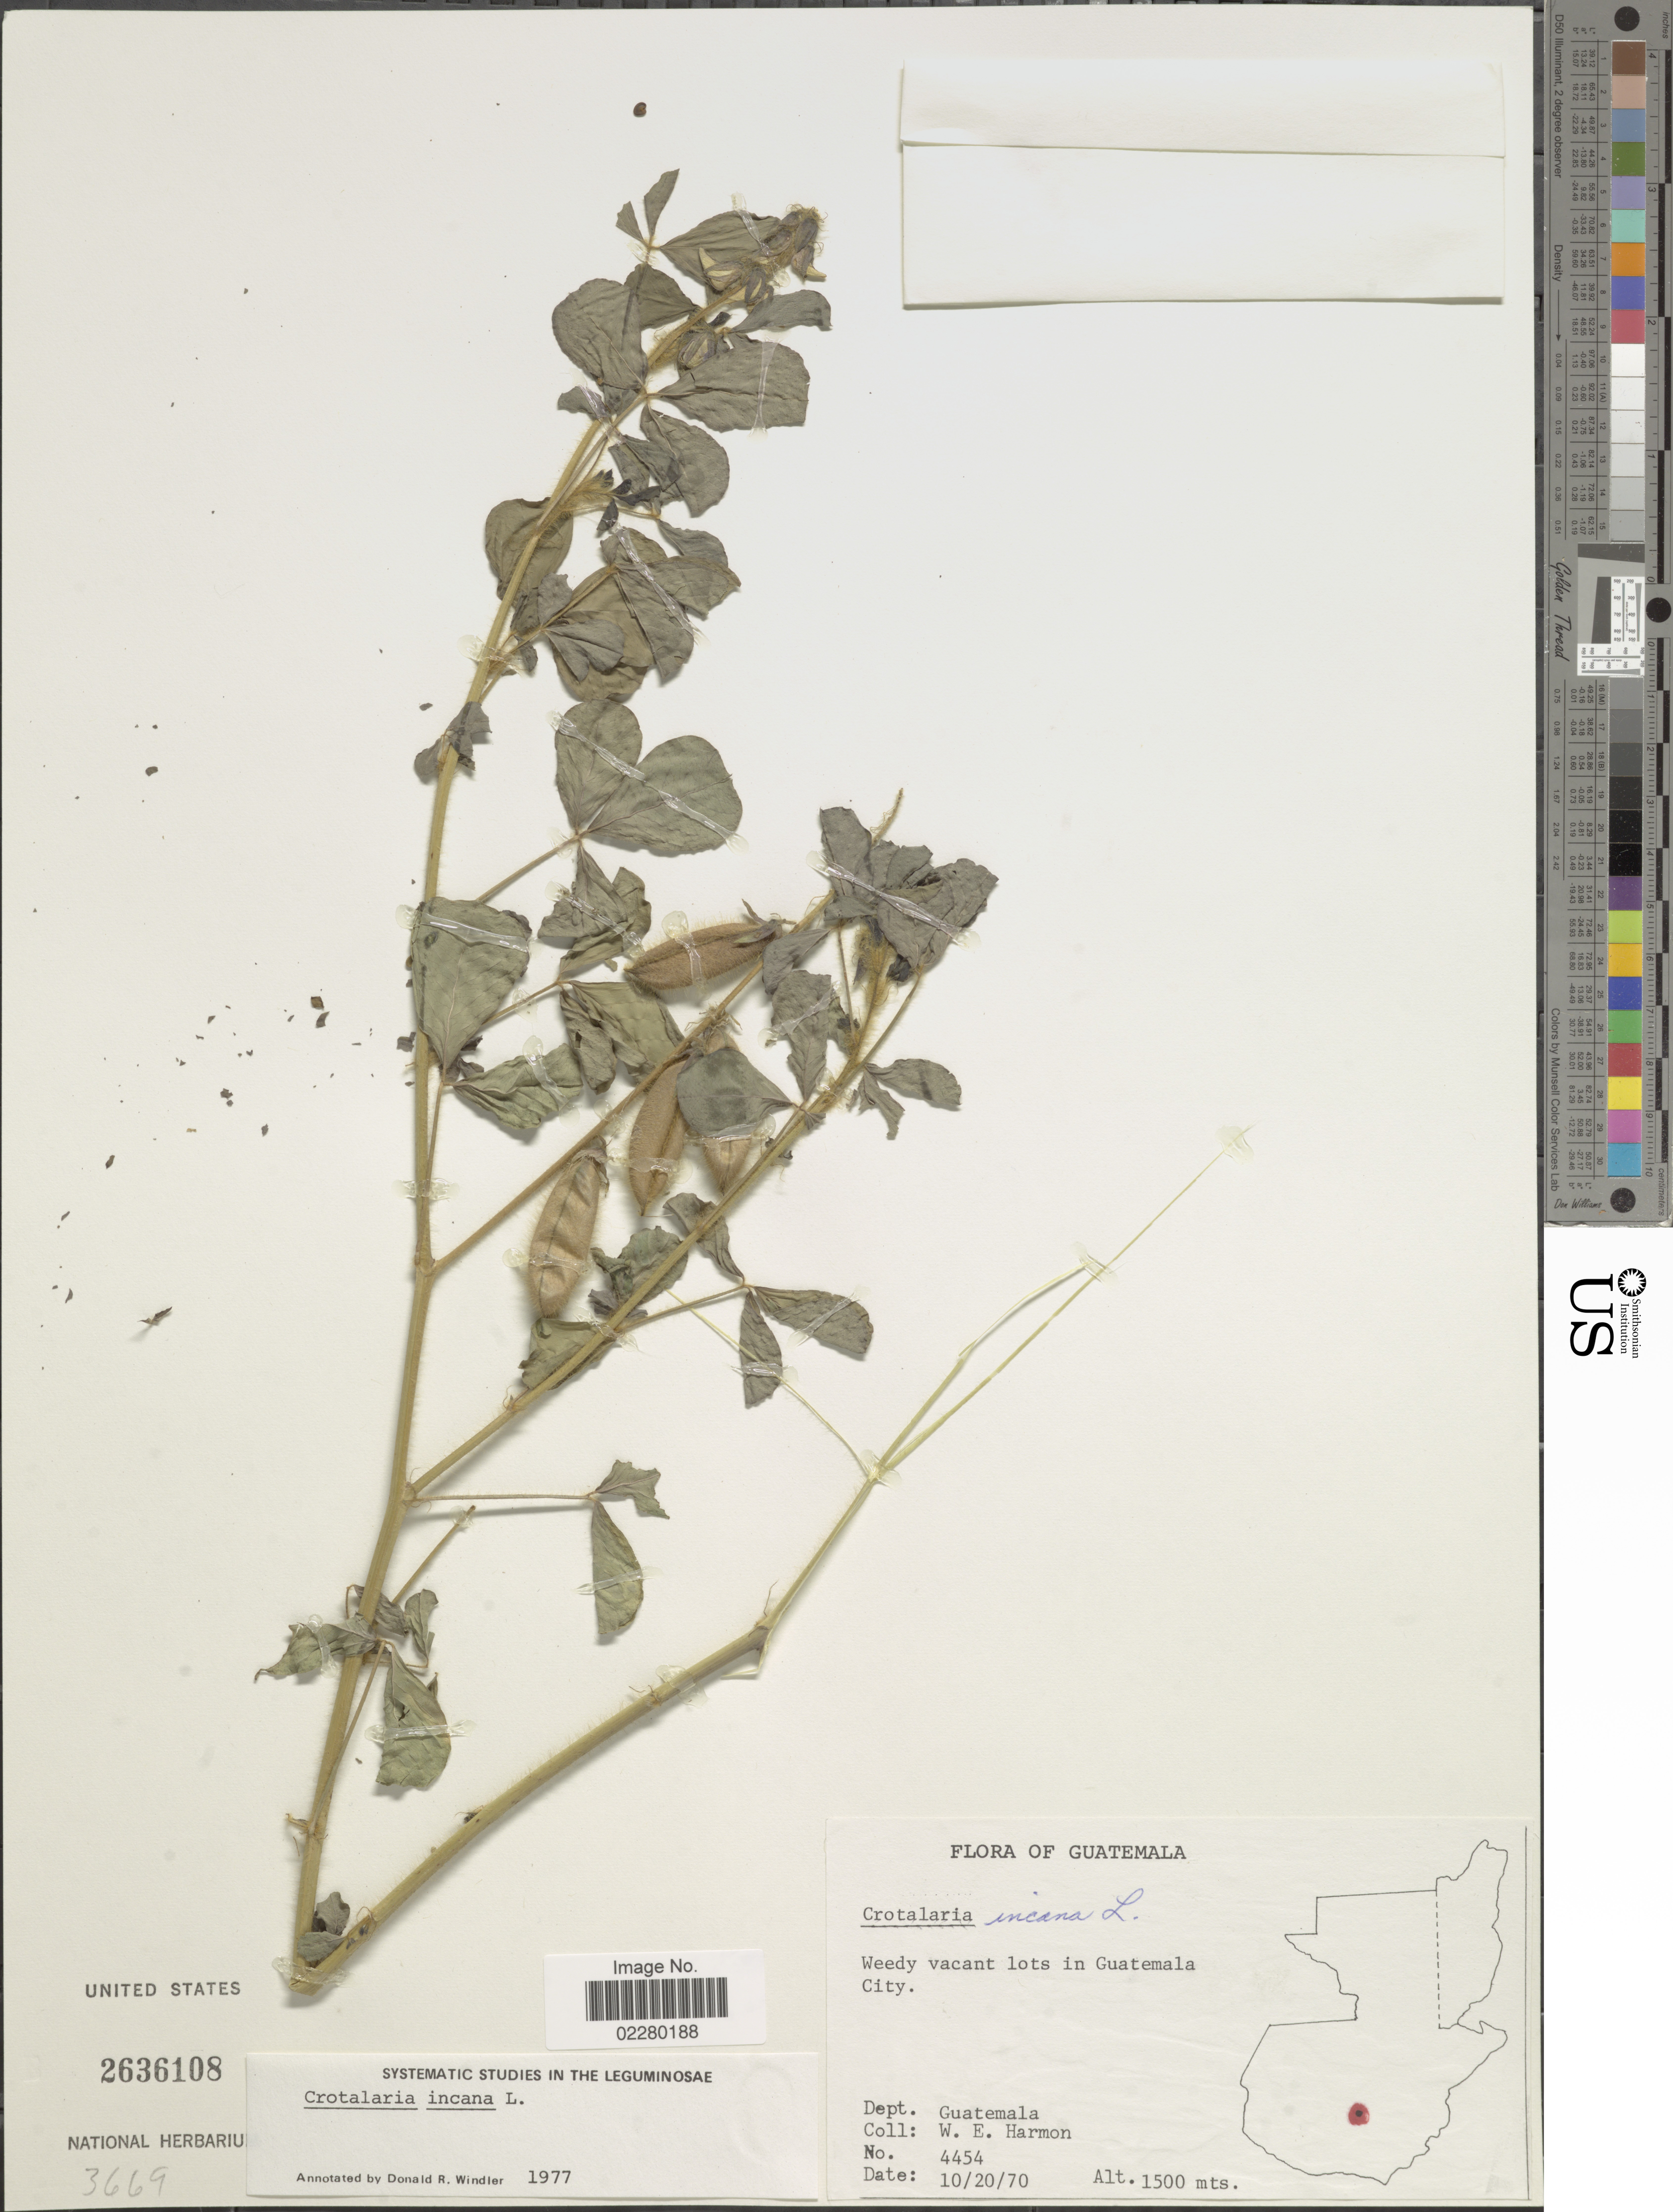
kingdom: Plantae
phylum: Tracheophyta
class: Magnoliopsida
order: Fabales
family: Fabaceae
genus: Crotalaria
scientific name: Crotalaria incana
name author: L.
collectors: W. E. Harmon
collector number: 4454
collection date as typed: Transcribed d/m/y: 20/10/70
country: Guatemala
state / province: Guatemala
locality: Weedy vacant lots in Guatemala City. Dept.: Guatemala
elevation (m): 1500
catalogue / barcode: US 2636108